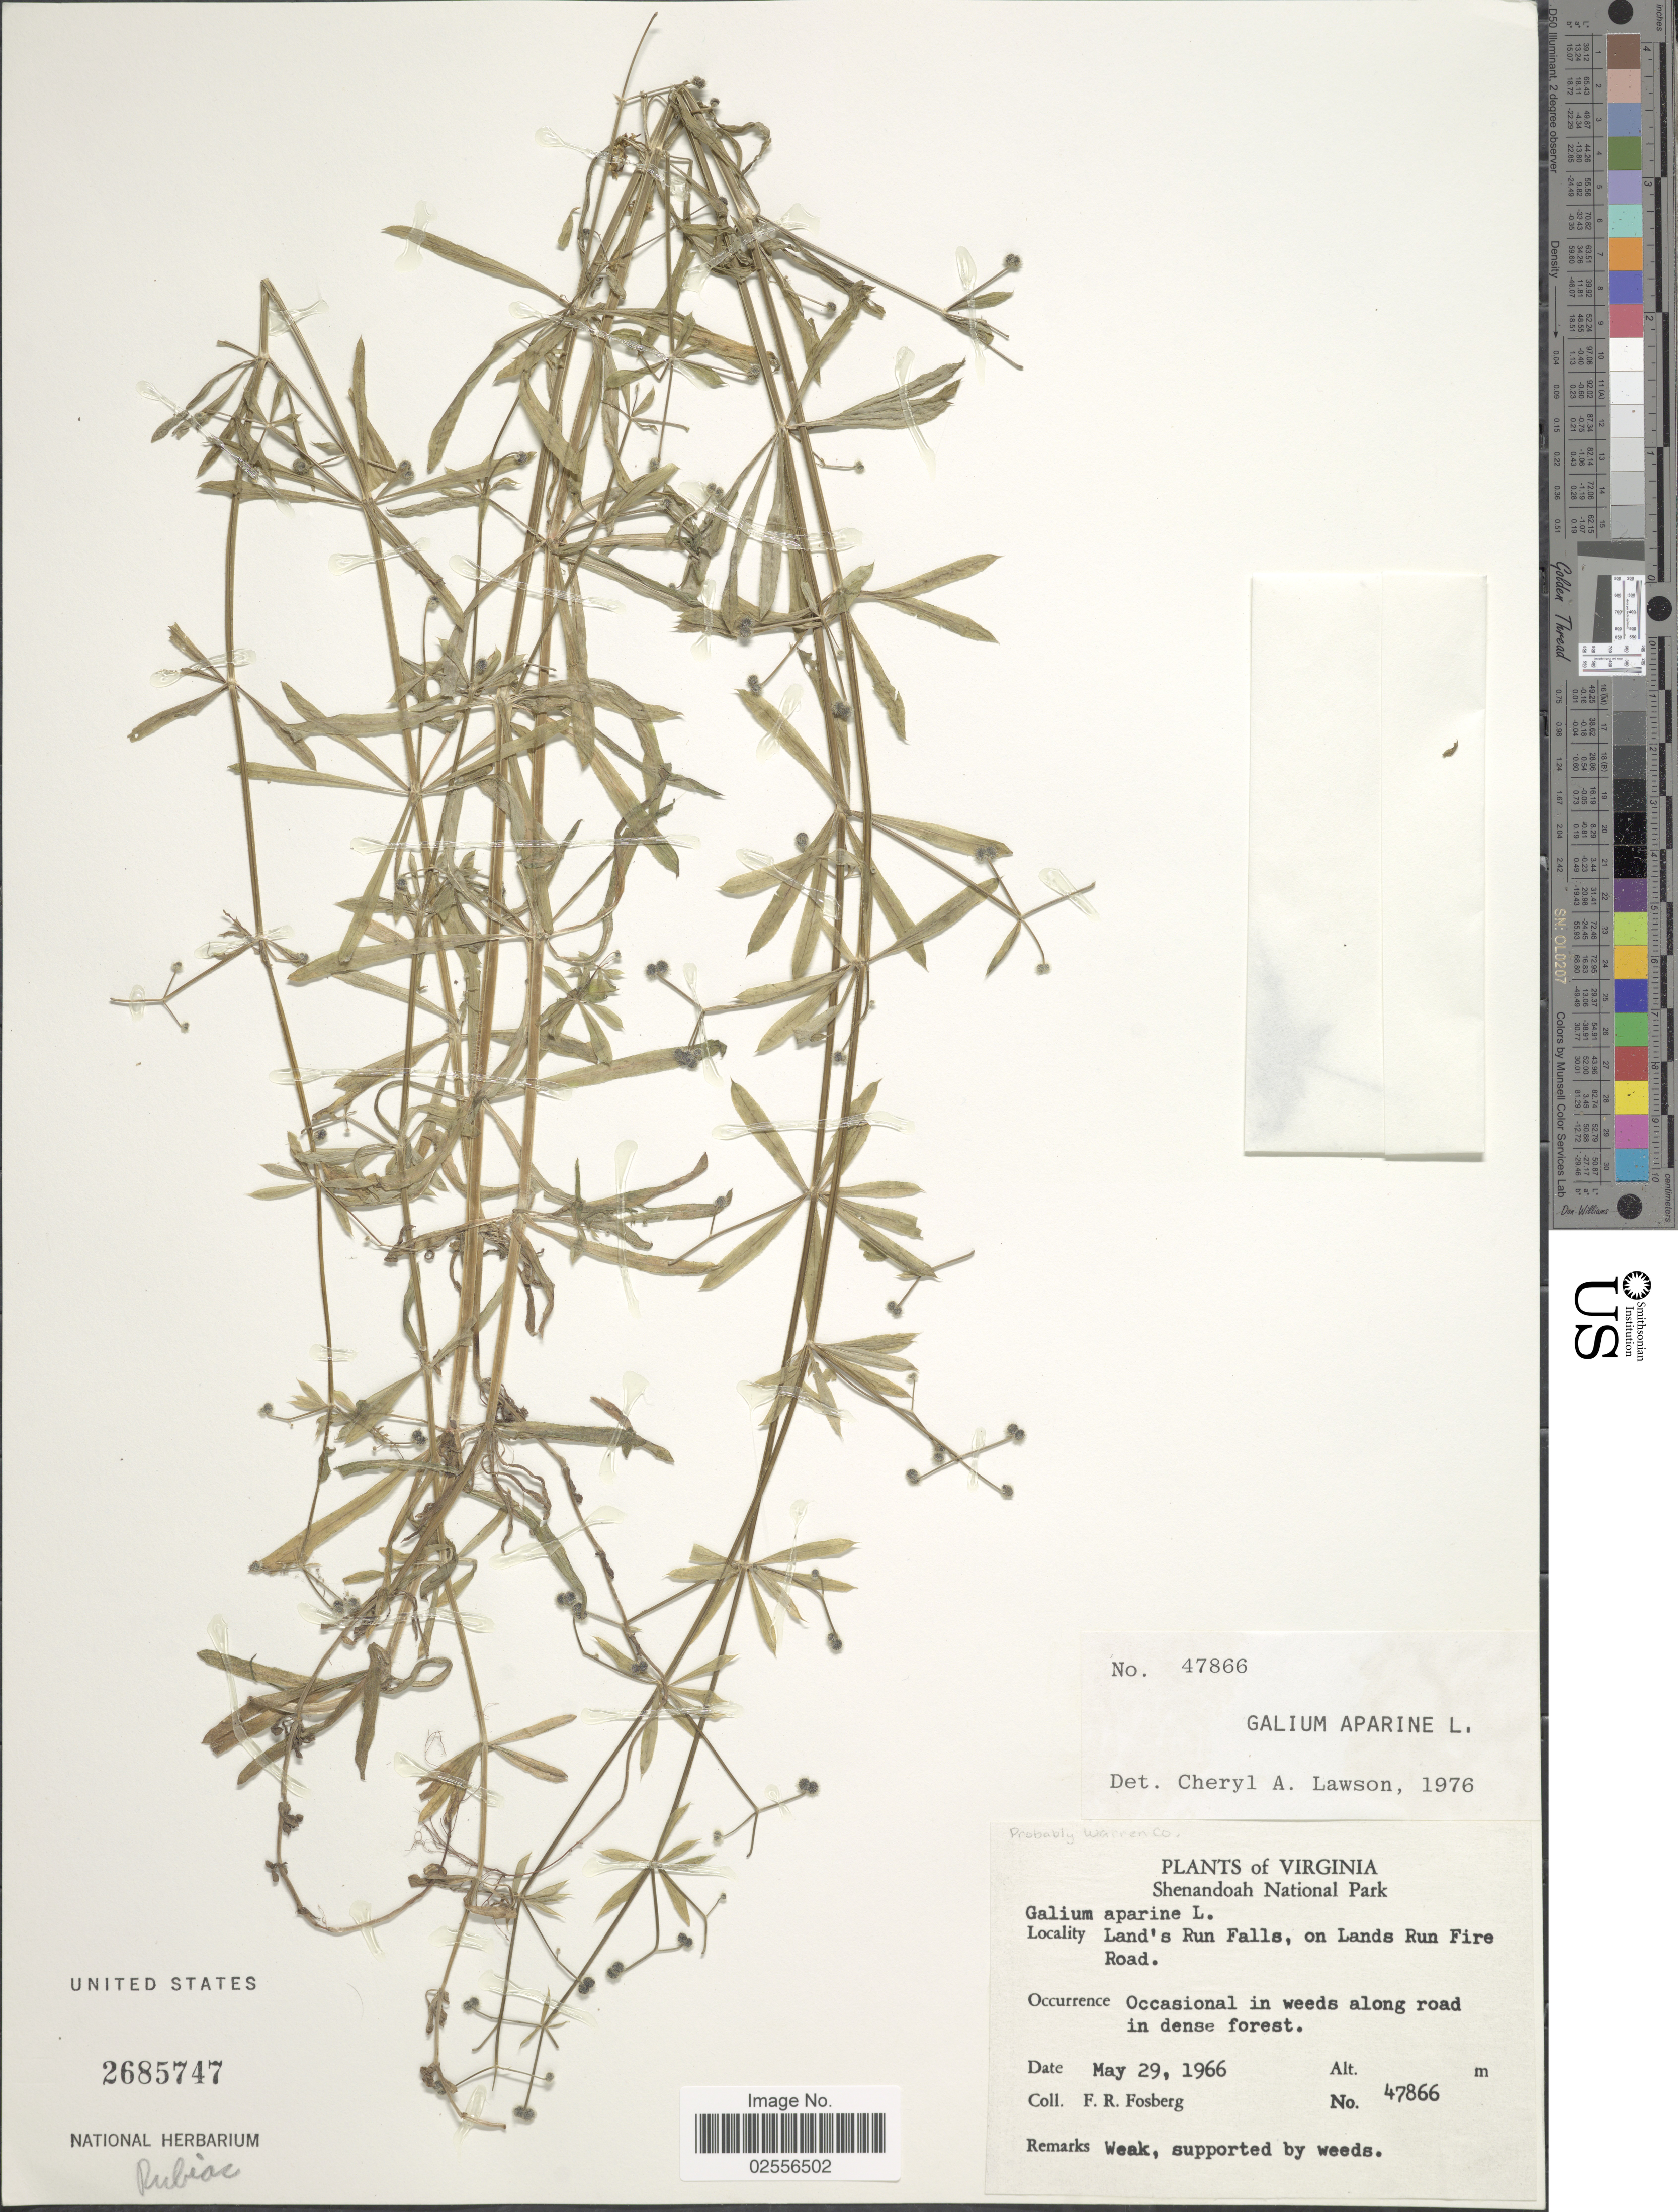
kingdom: Plantae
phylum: Tracheophyta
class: Magnoliopsida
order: Gentianales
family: Rubiaceae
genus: Galium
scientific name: Galium aparine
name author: L.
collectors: F. R. Fosberg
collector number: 47866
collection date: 1966-05-29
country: United States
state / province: Virginia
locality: Virginia, Shenandoah National Park, Land's Run Falls, on Lands Run Fire Road, Occasional in weeds along road in dense forest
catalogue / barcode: US 2685747